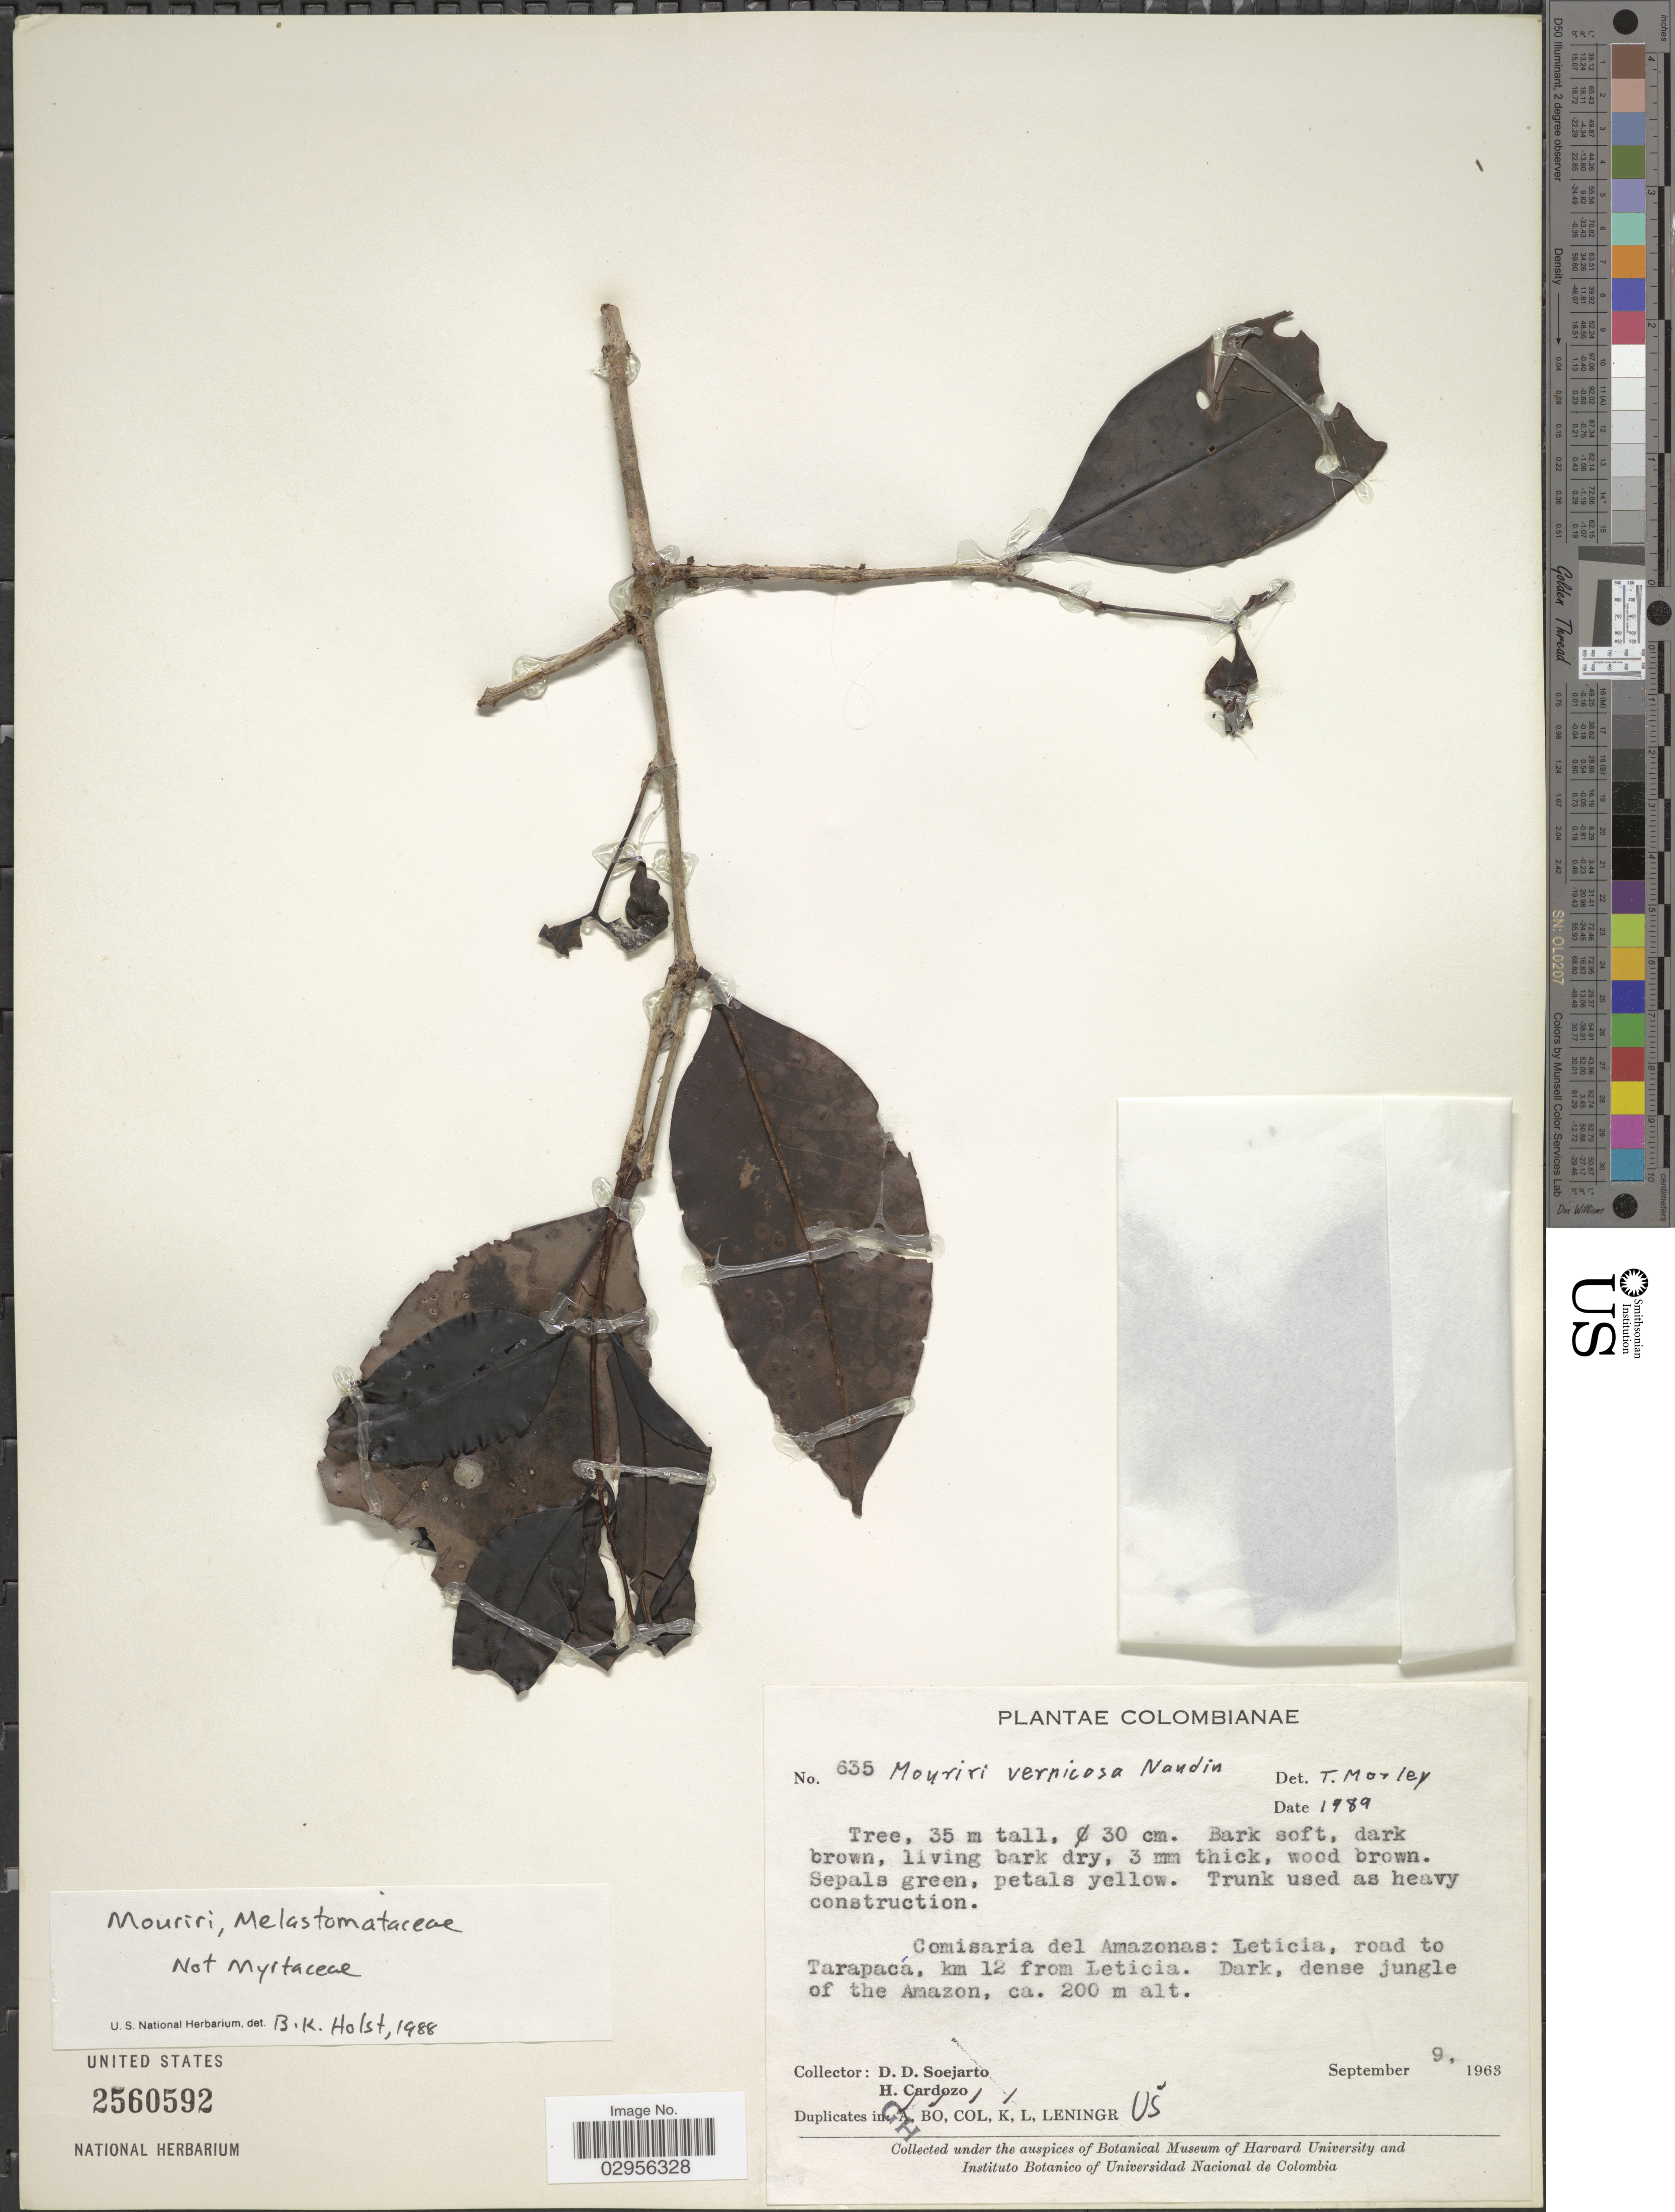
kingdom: Plantae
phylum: Tracheophyta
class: Magnoliopsida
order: Myrtales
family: Melastomataceae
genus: Mouriri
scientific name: Mouriri vernicosa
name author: Naudin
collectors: H. Cardozo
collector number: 635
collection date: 1963-09-09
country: Colombia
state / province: Amazônas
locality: Comisaria del Amazonas: Leticia, road to Tarapacá, km 12 from Leticia.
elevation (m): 200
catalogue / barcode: US 2560592